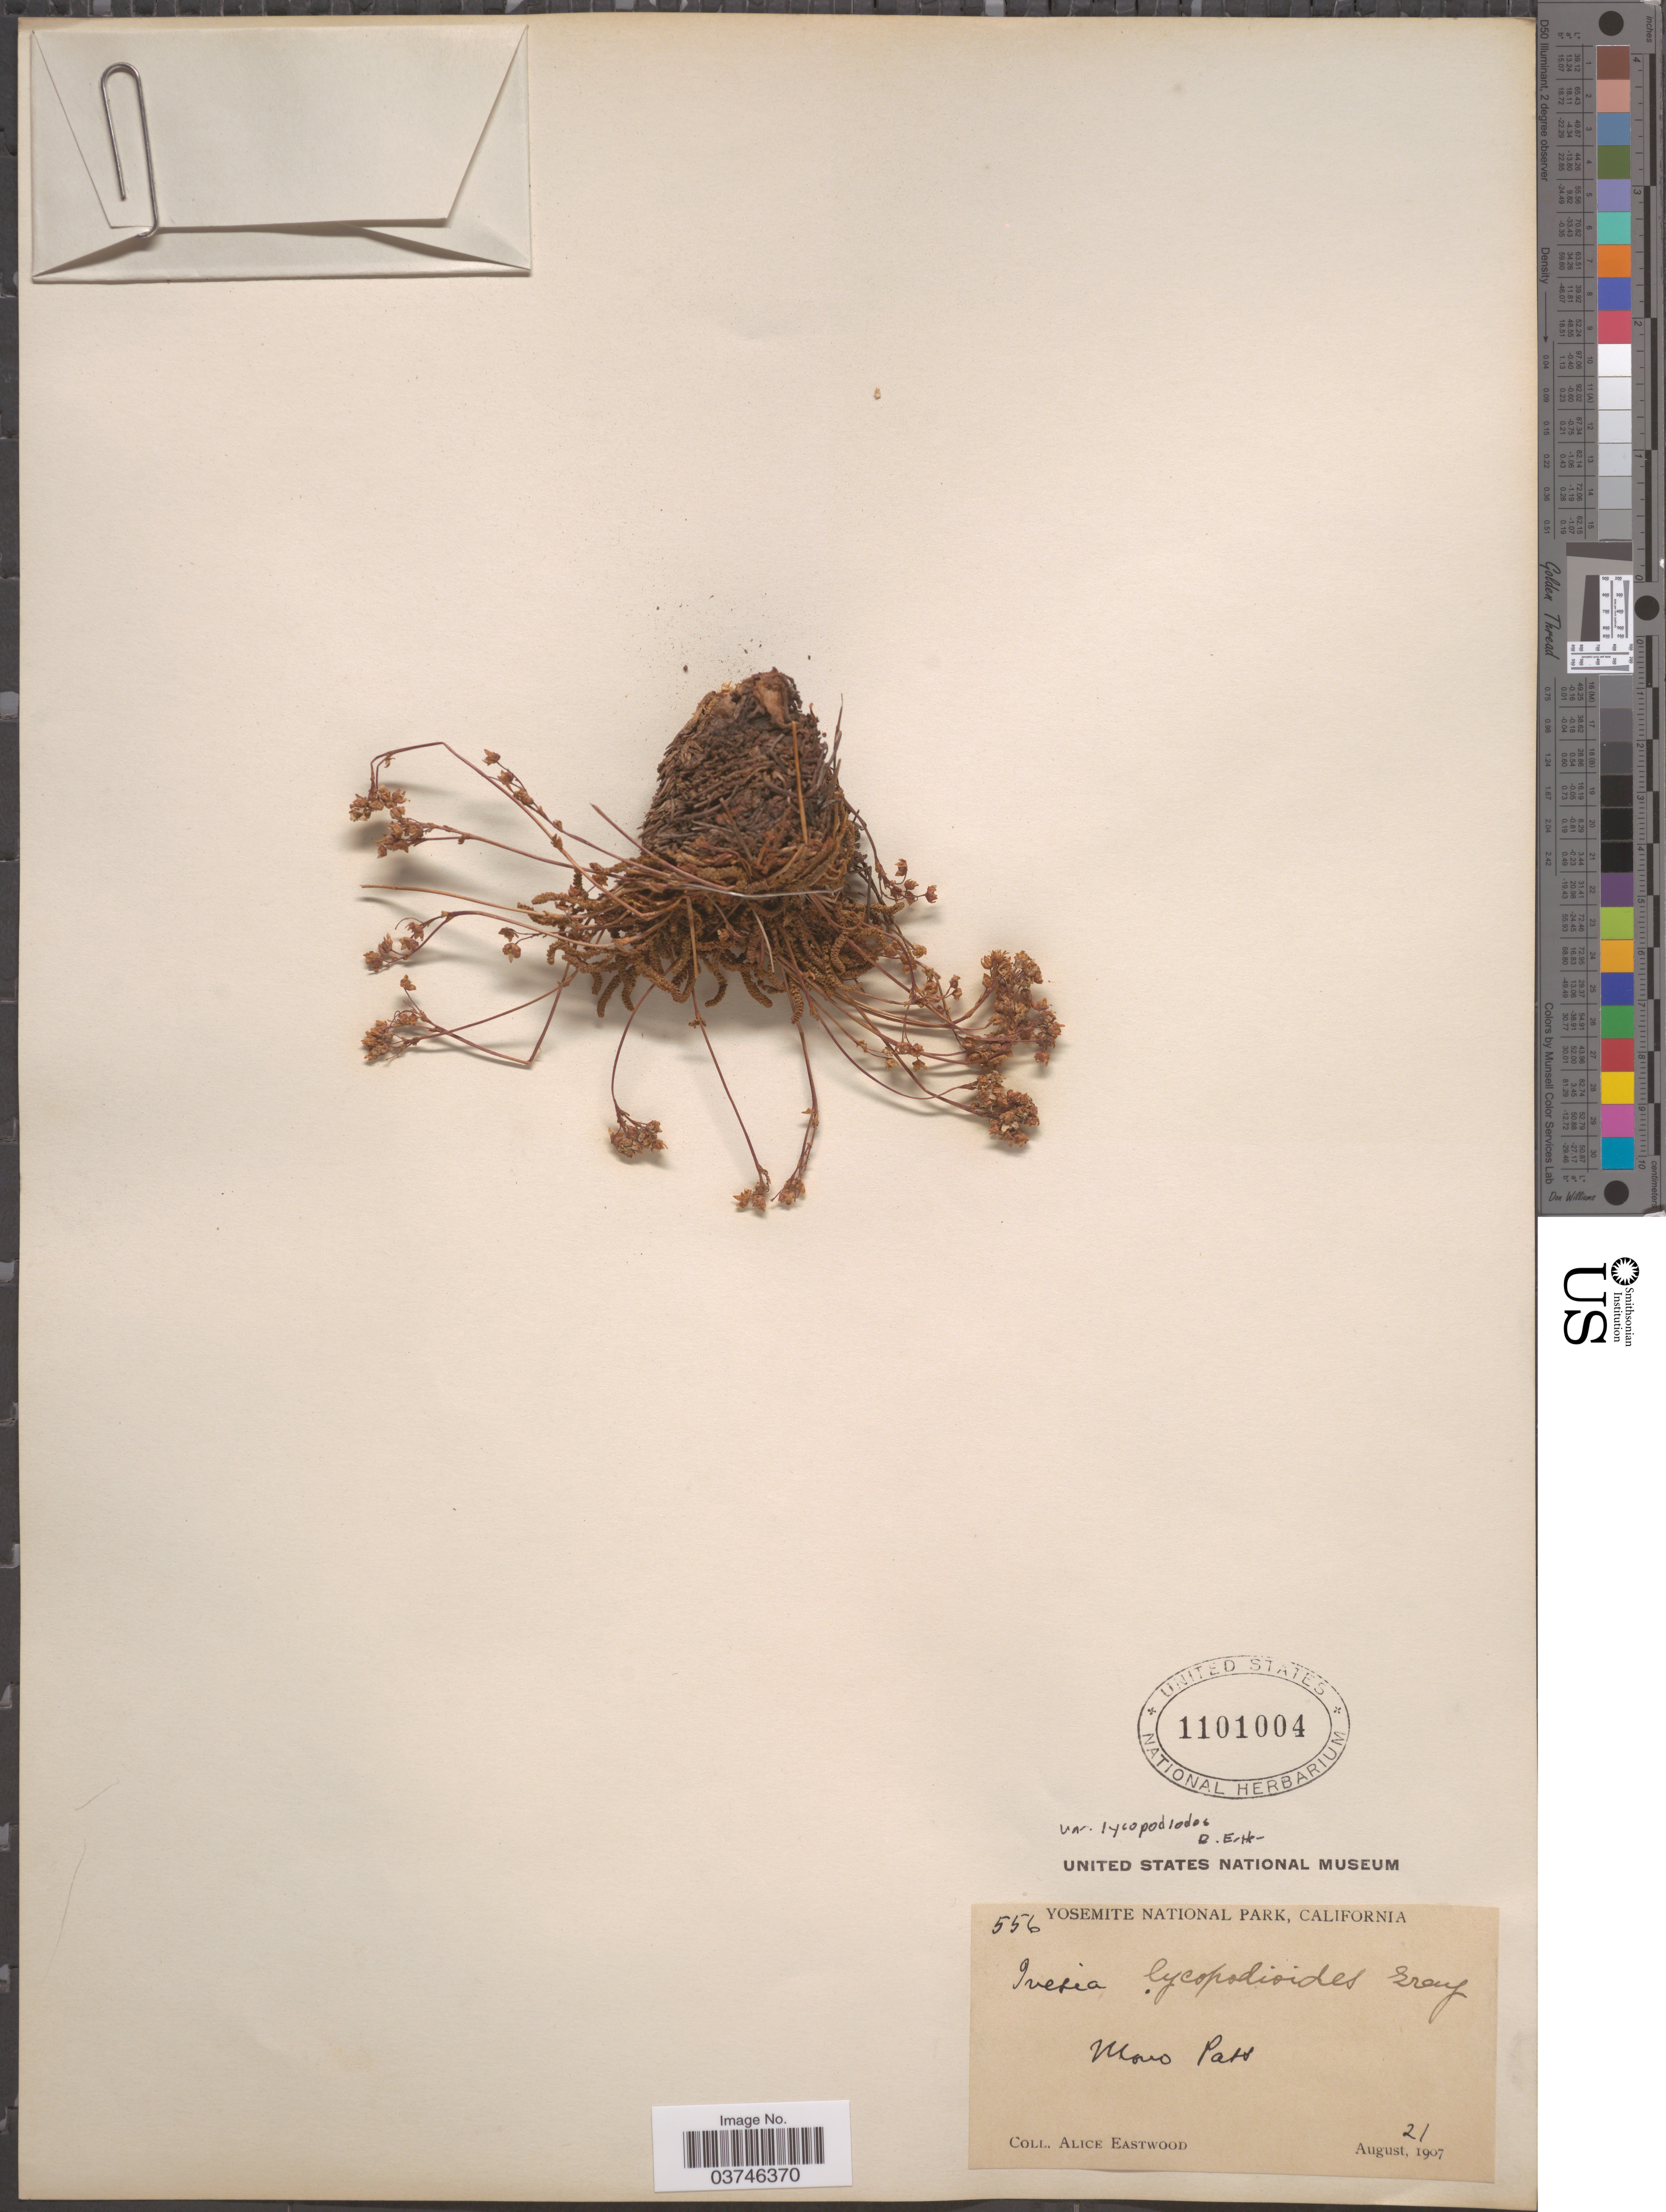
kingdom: Plantae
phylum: Tracheophyta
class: Magnoliopsida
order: Rosales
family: Rosaceae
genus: Potentilla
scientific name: Potentilla lycopodioides var. lycopodioides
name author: (A. Gray) Baill. ex J.T. Howell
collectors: A. Eastwood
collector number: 556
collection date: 1907-08-21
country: United States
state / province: California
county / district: Mariposa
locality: Yosemite National Park. Mono Pass.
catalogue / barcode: US 1101004